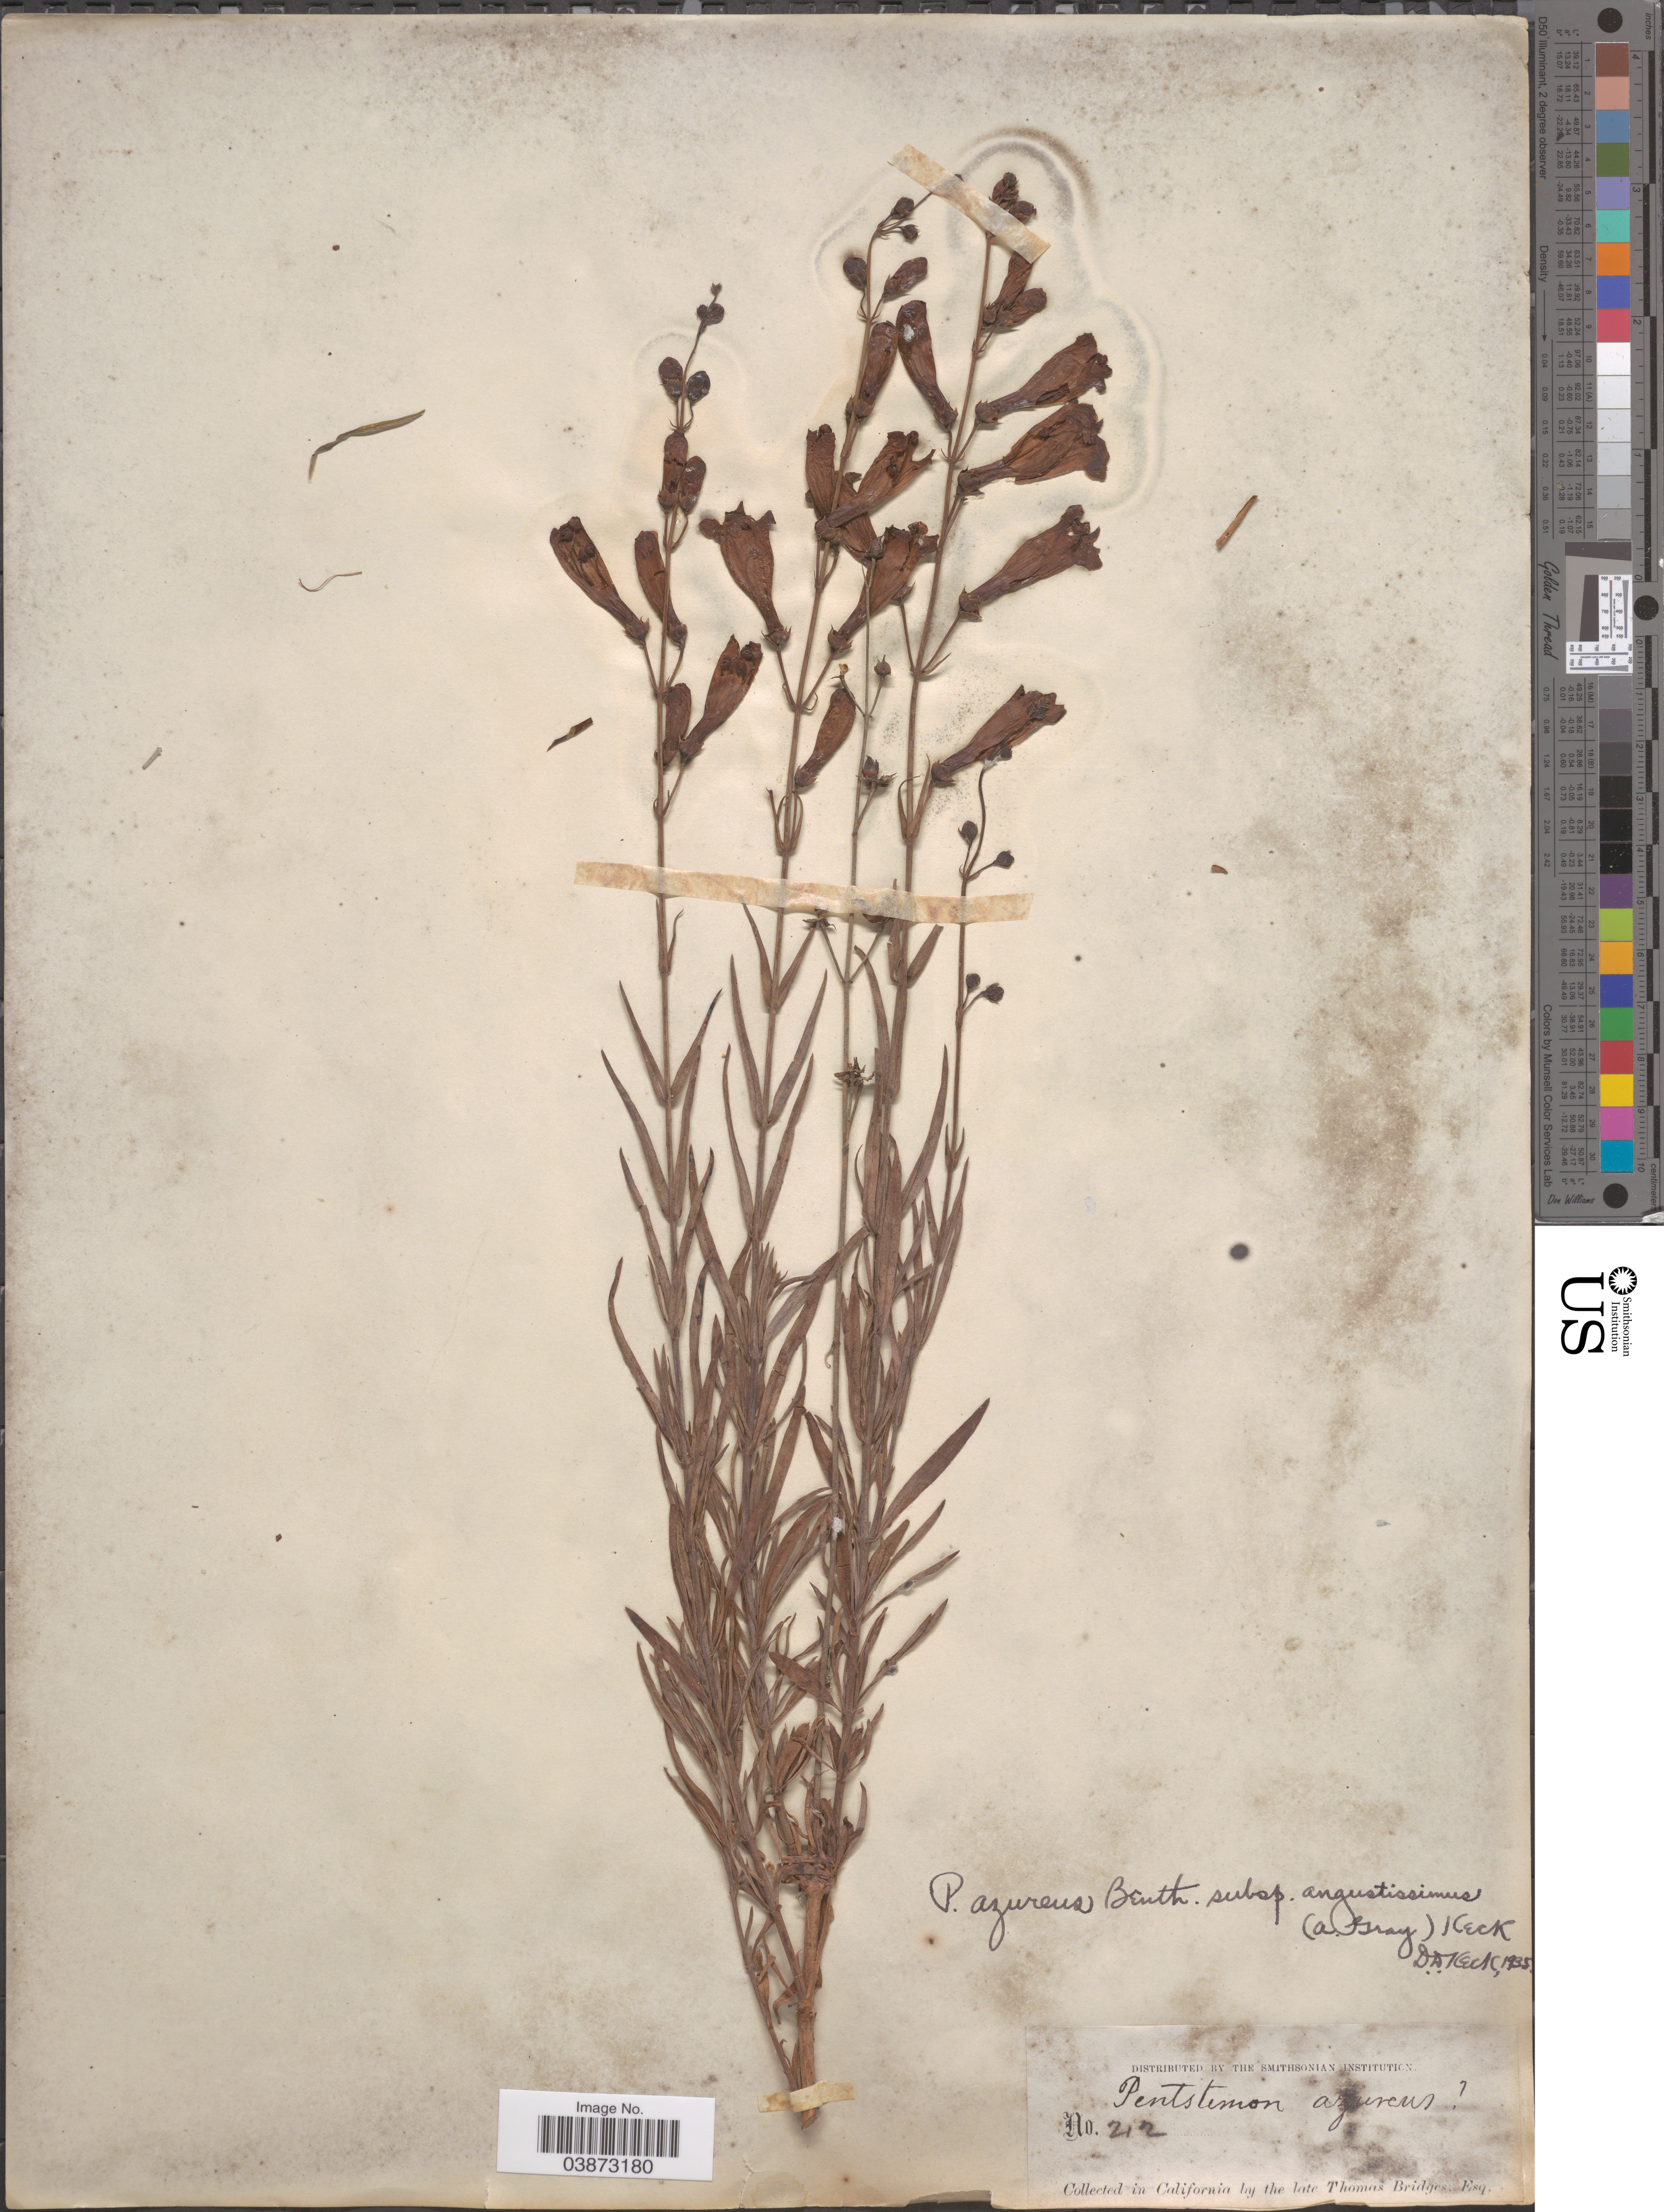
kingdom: Plantae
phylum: Tracheophyta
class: Magnoliopsida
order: Lamiales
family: Plantaginaceae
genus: Penstemon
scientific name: Penstemon azureus subsp. angustissimus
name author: (A. Gray) D.D. Keck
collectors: T. Bridges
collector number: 212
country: United States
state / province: California